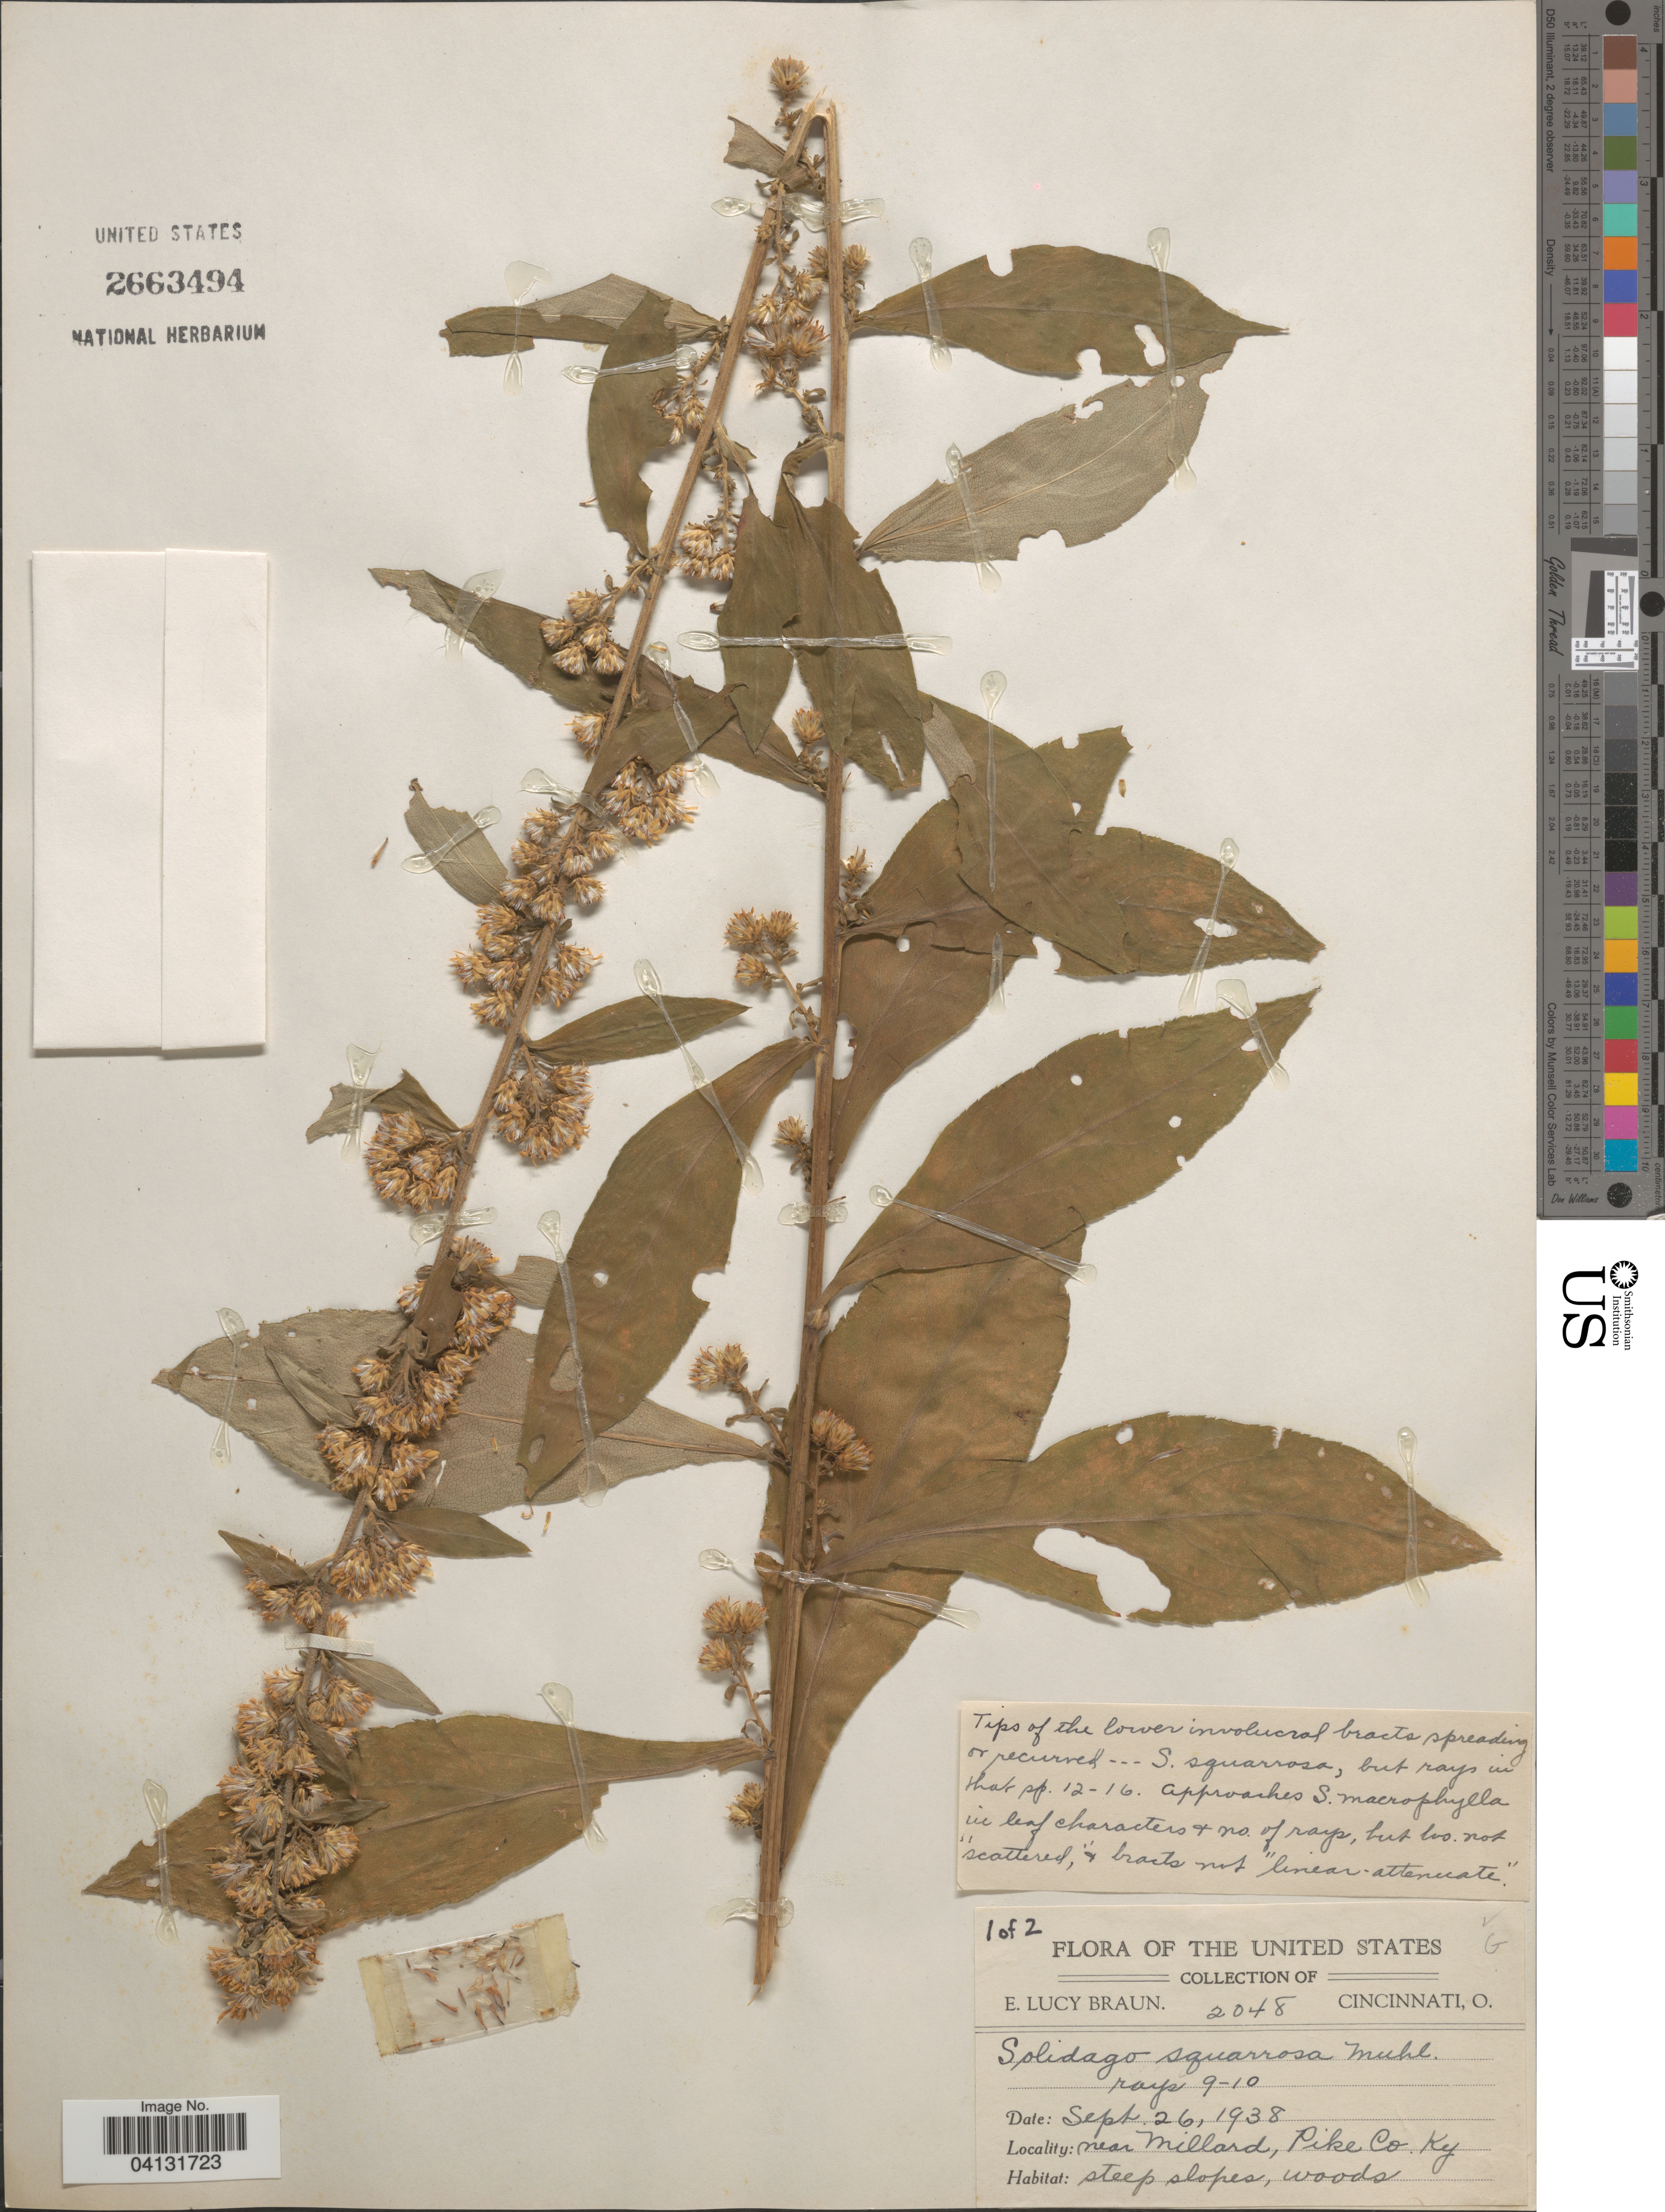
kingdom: Plantae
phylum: Tracheophyta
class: Magnoliopsida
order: Asterales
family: Asteraceae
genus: Solidago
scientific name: Solidago squarrosa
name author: Muhl.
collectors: E. L. Braun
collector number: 2048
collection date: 1938-09-26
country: United States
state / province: Kentucky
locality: Near Millard, Pike Co.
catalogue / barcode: US 2663494